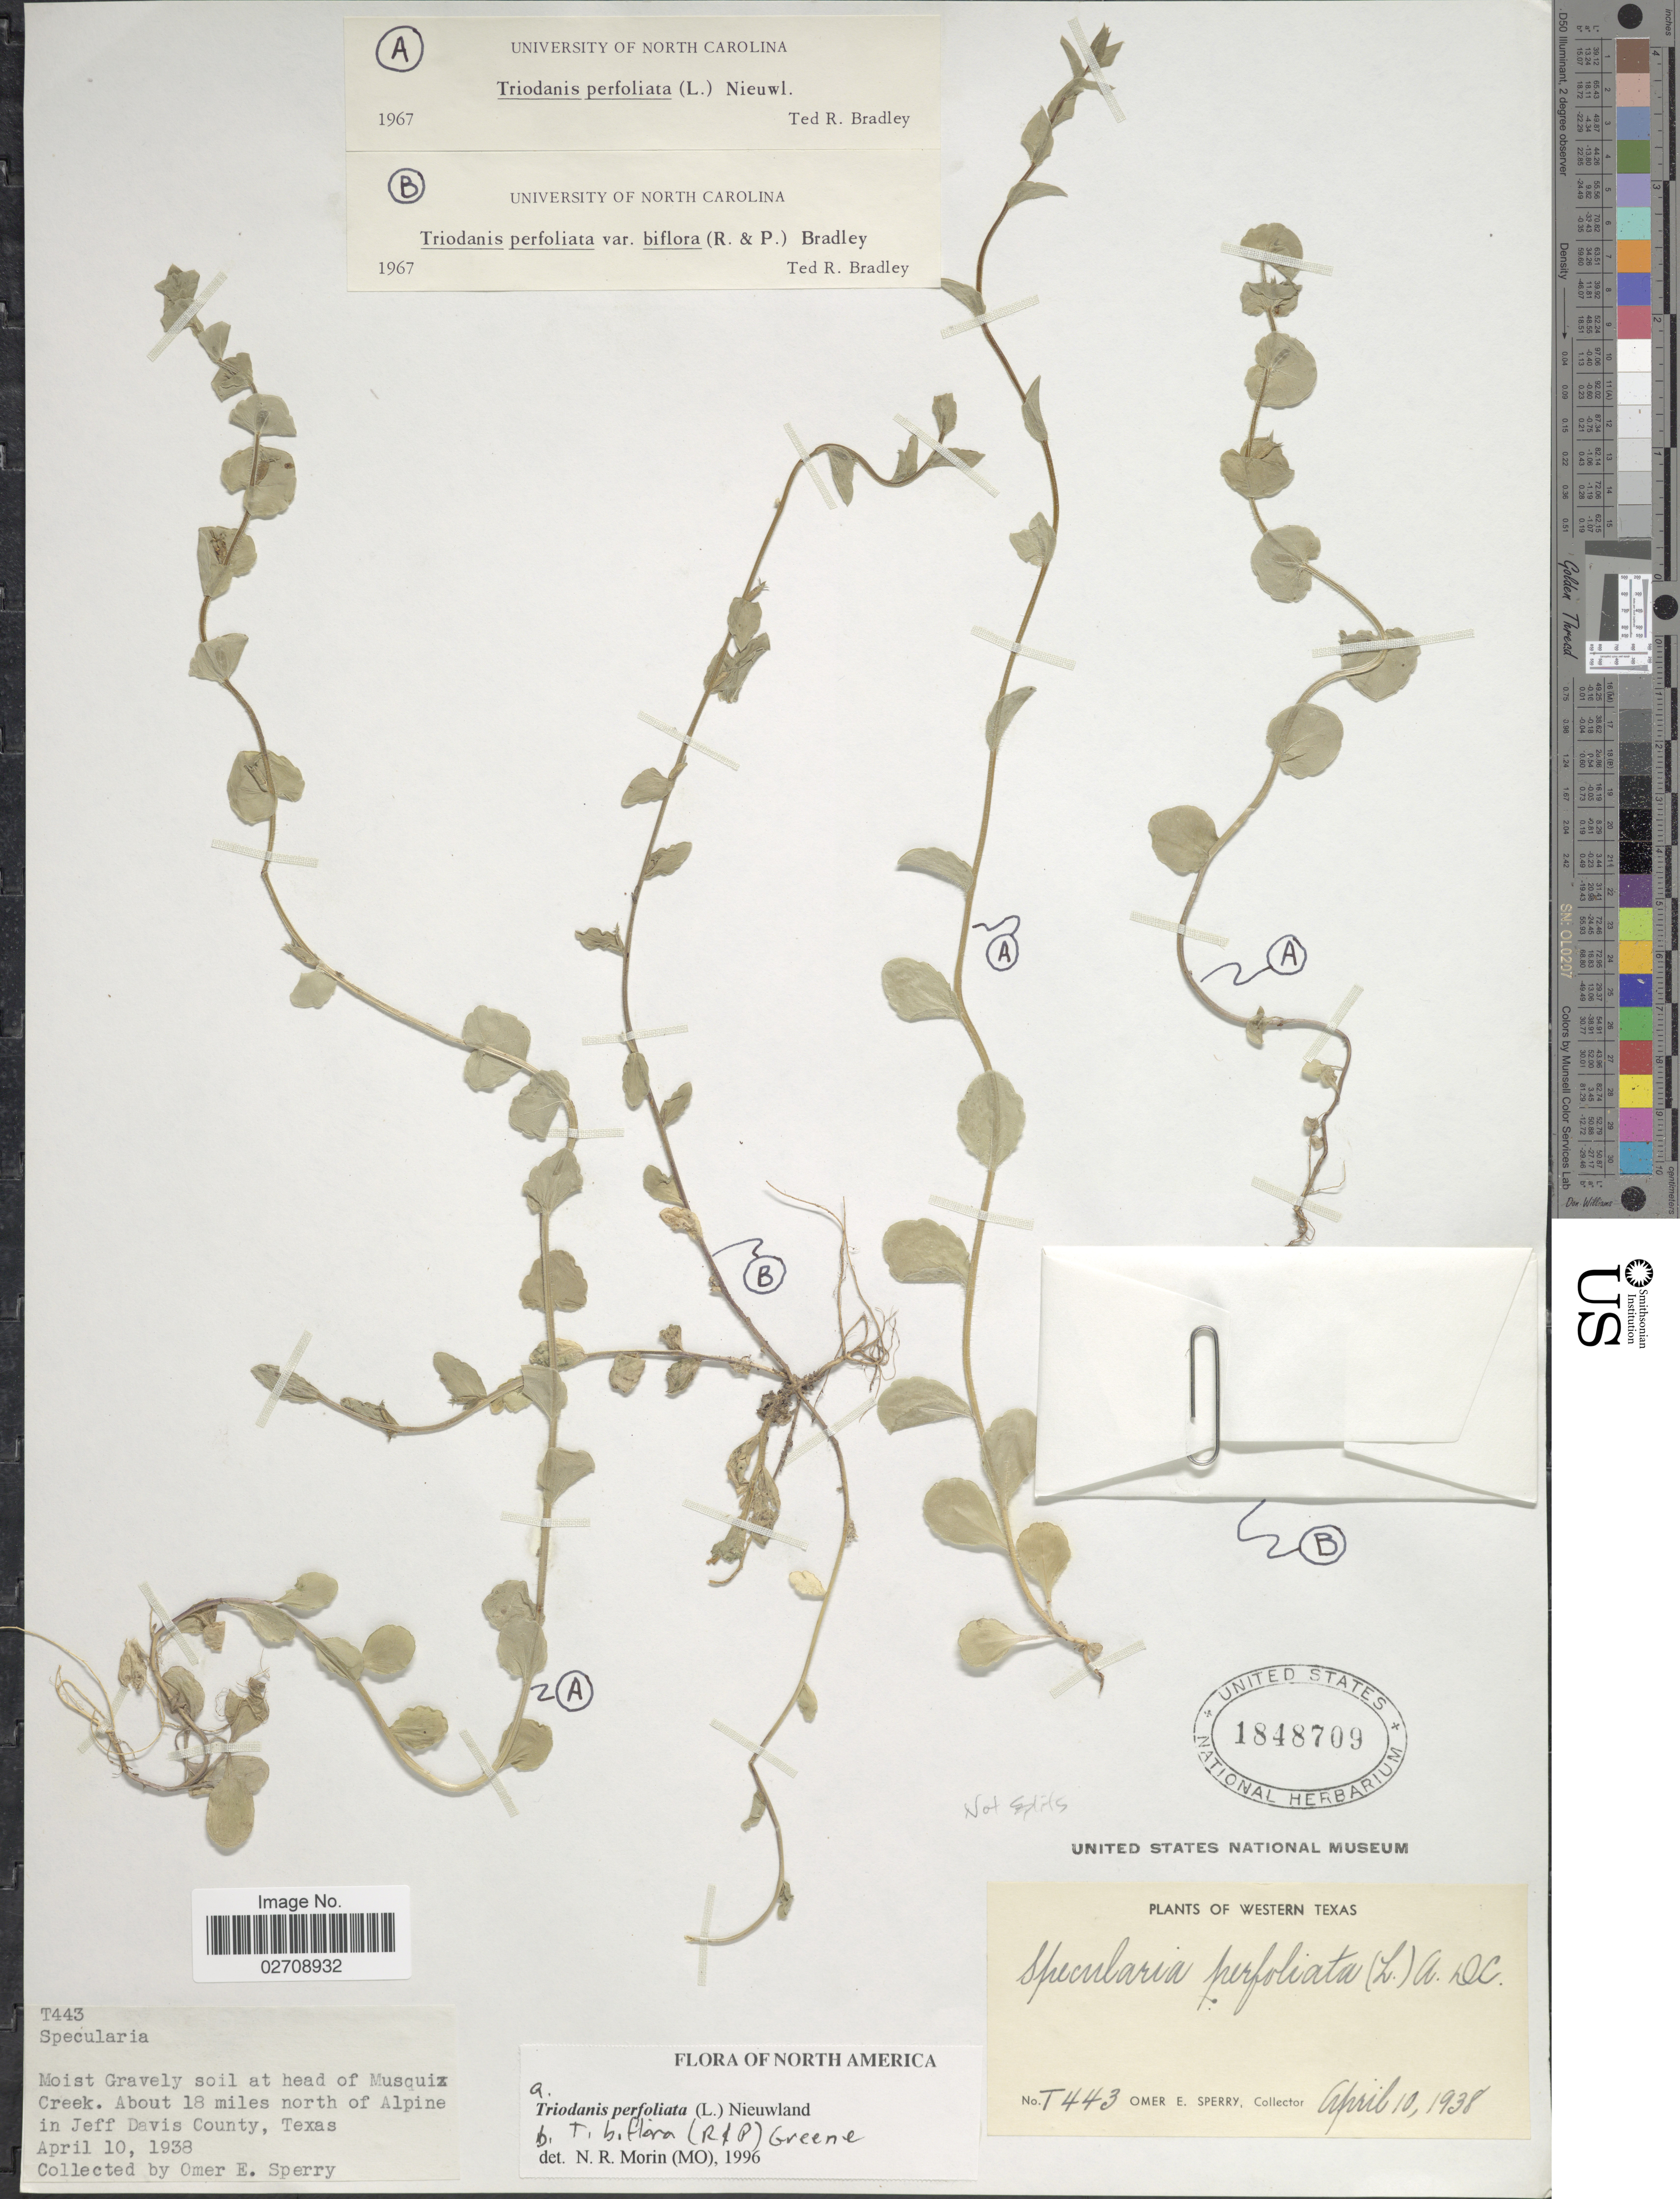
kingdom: Plantae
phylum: Tracheophyta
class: Magnoliopsida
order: Asterales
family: Campanulaceae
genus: Triodanis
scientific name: Triodanis perfoliata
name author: (L.) Nieuwl.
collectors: O. E. Sperry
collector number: T443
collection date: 1938-04-10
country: United States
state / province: Texas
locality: Western Texas. Soil at head of Musquiz Creek. About 18 miles north of Alpine in Jeff Davis County.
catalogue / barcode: US 1848709